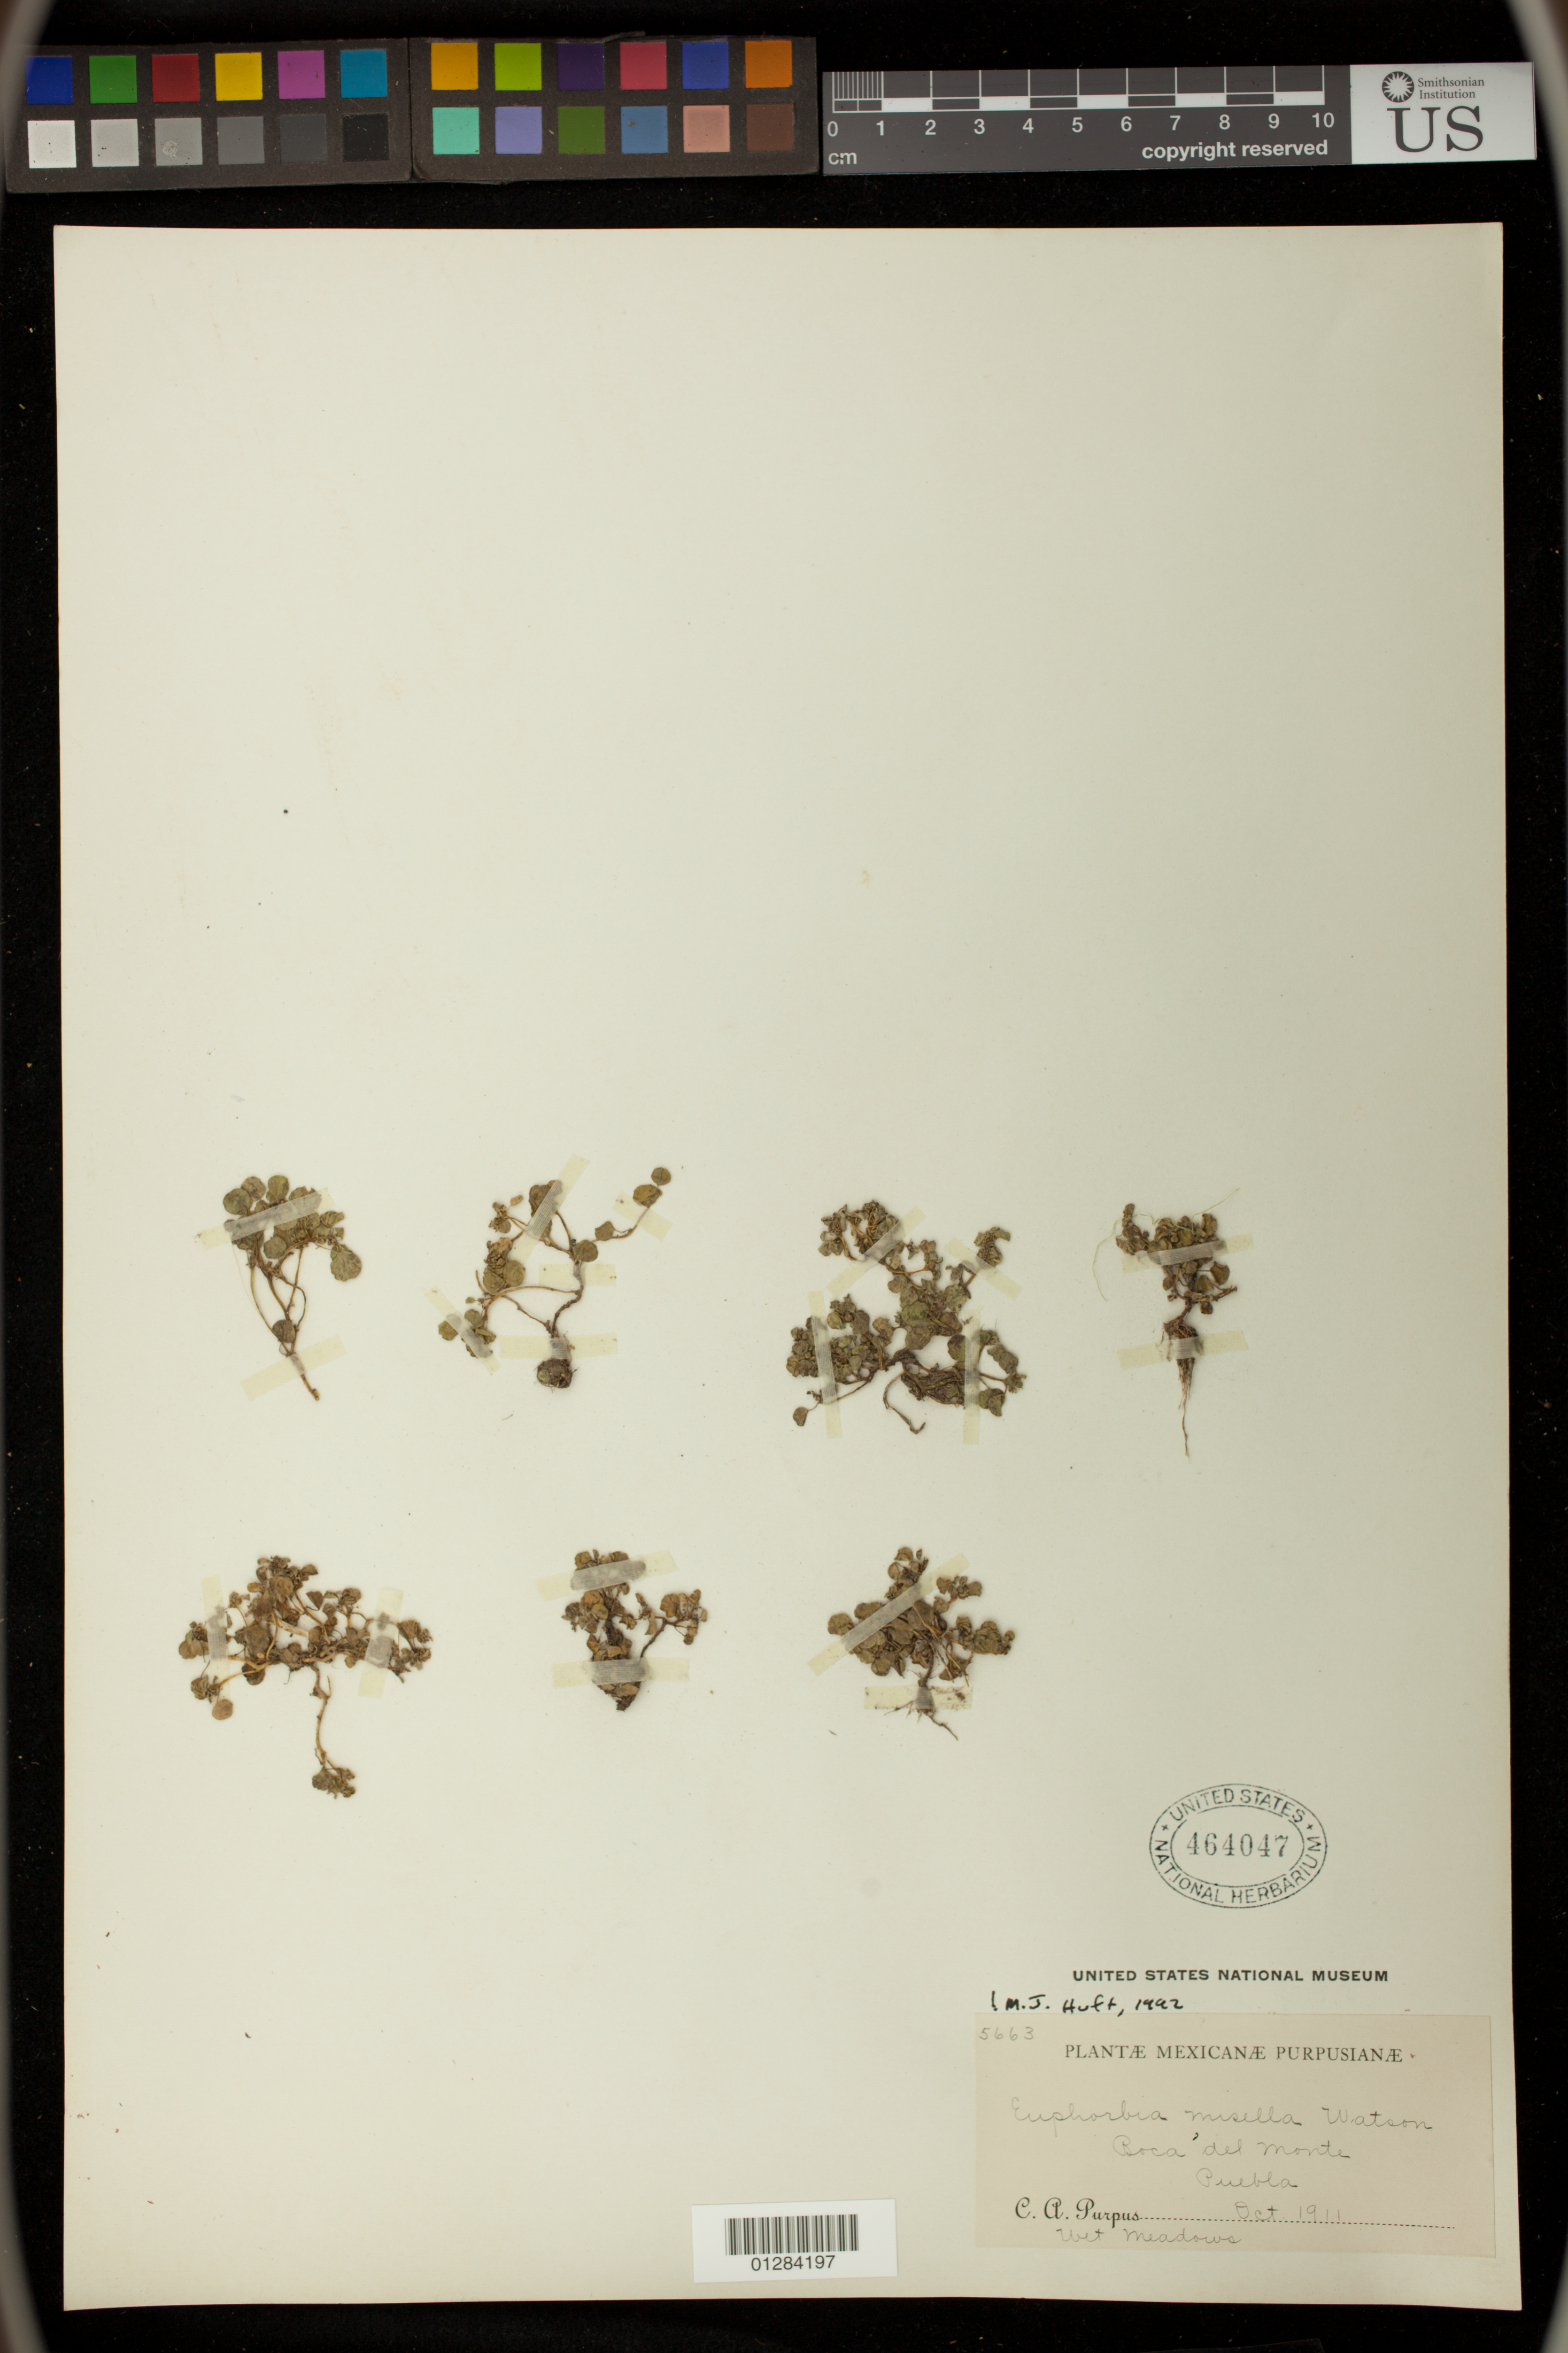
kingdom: Plantae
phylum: Tracheophyta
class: Magnoliopsida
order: Malpighiales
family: Euphorbiaceae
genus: Euphorbia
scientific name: Euphorbia misella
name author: S. Watson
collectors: C. A. Purpus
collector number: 5663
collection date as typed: Oct 1911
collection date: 1911-10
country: Mexico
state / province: Puebla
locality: Boca del Monte.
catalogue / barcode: US 464047